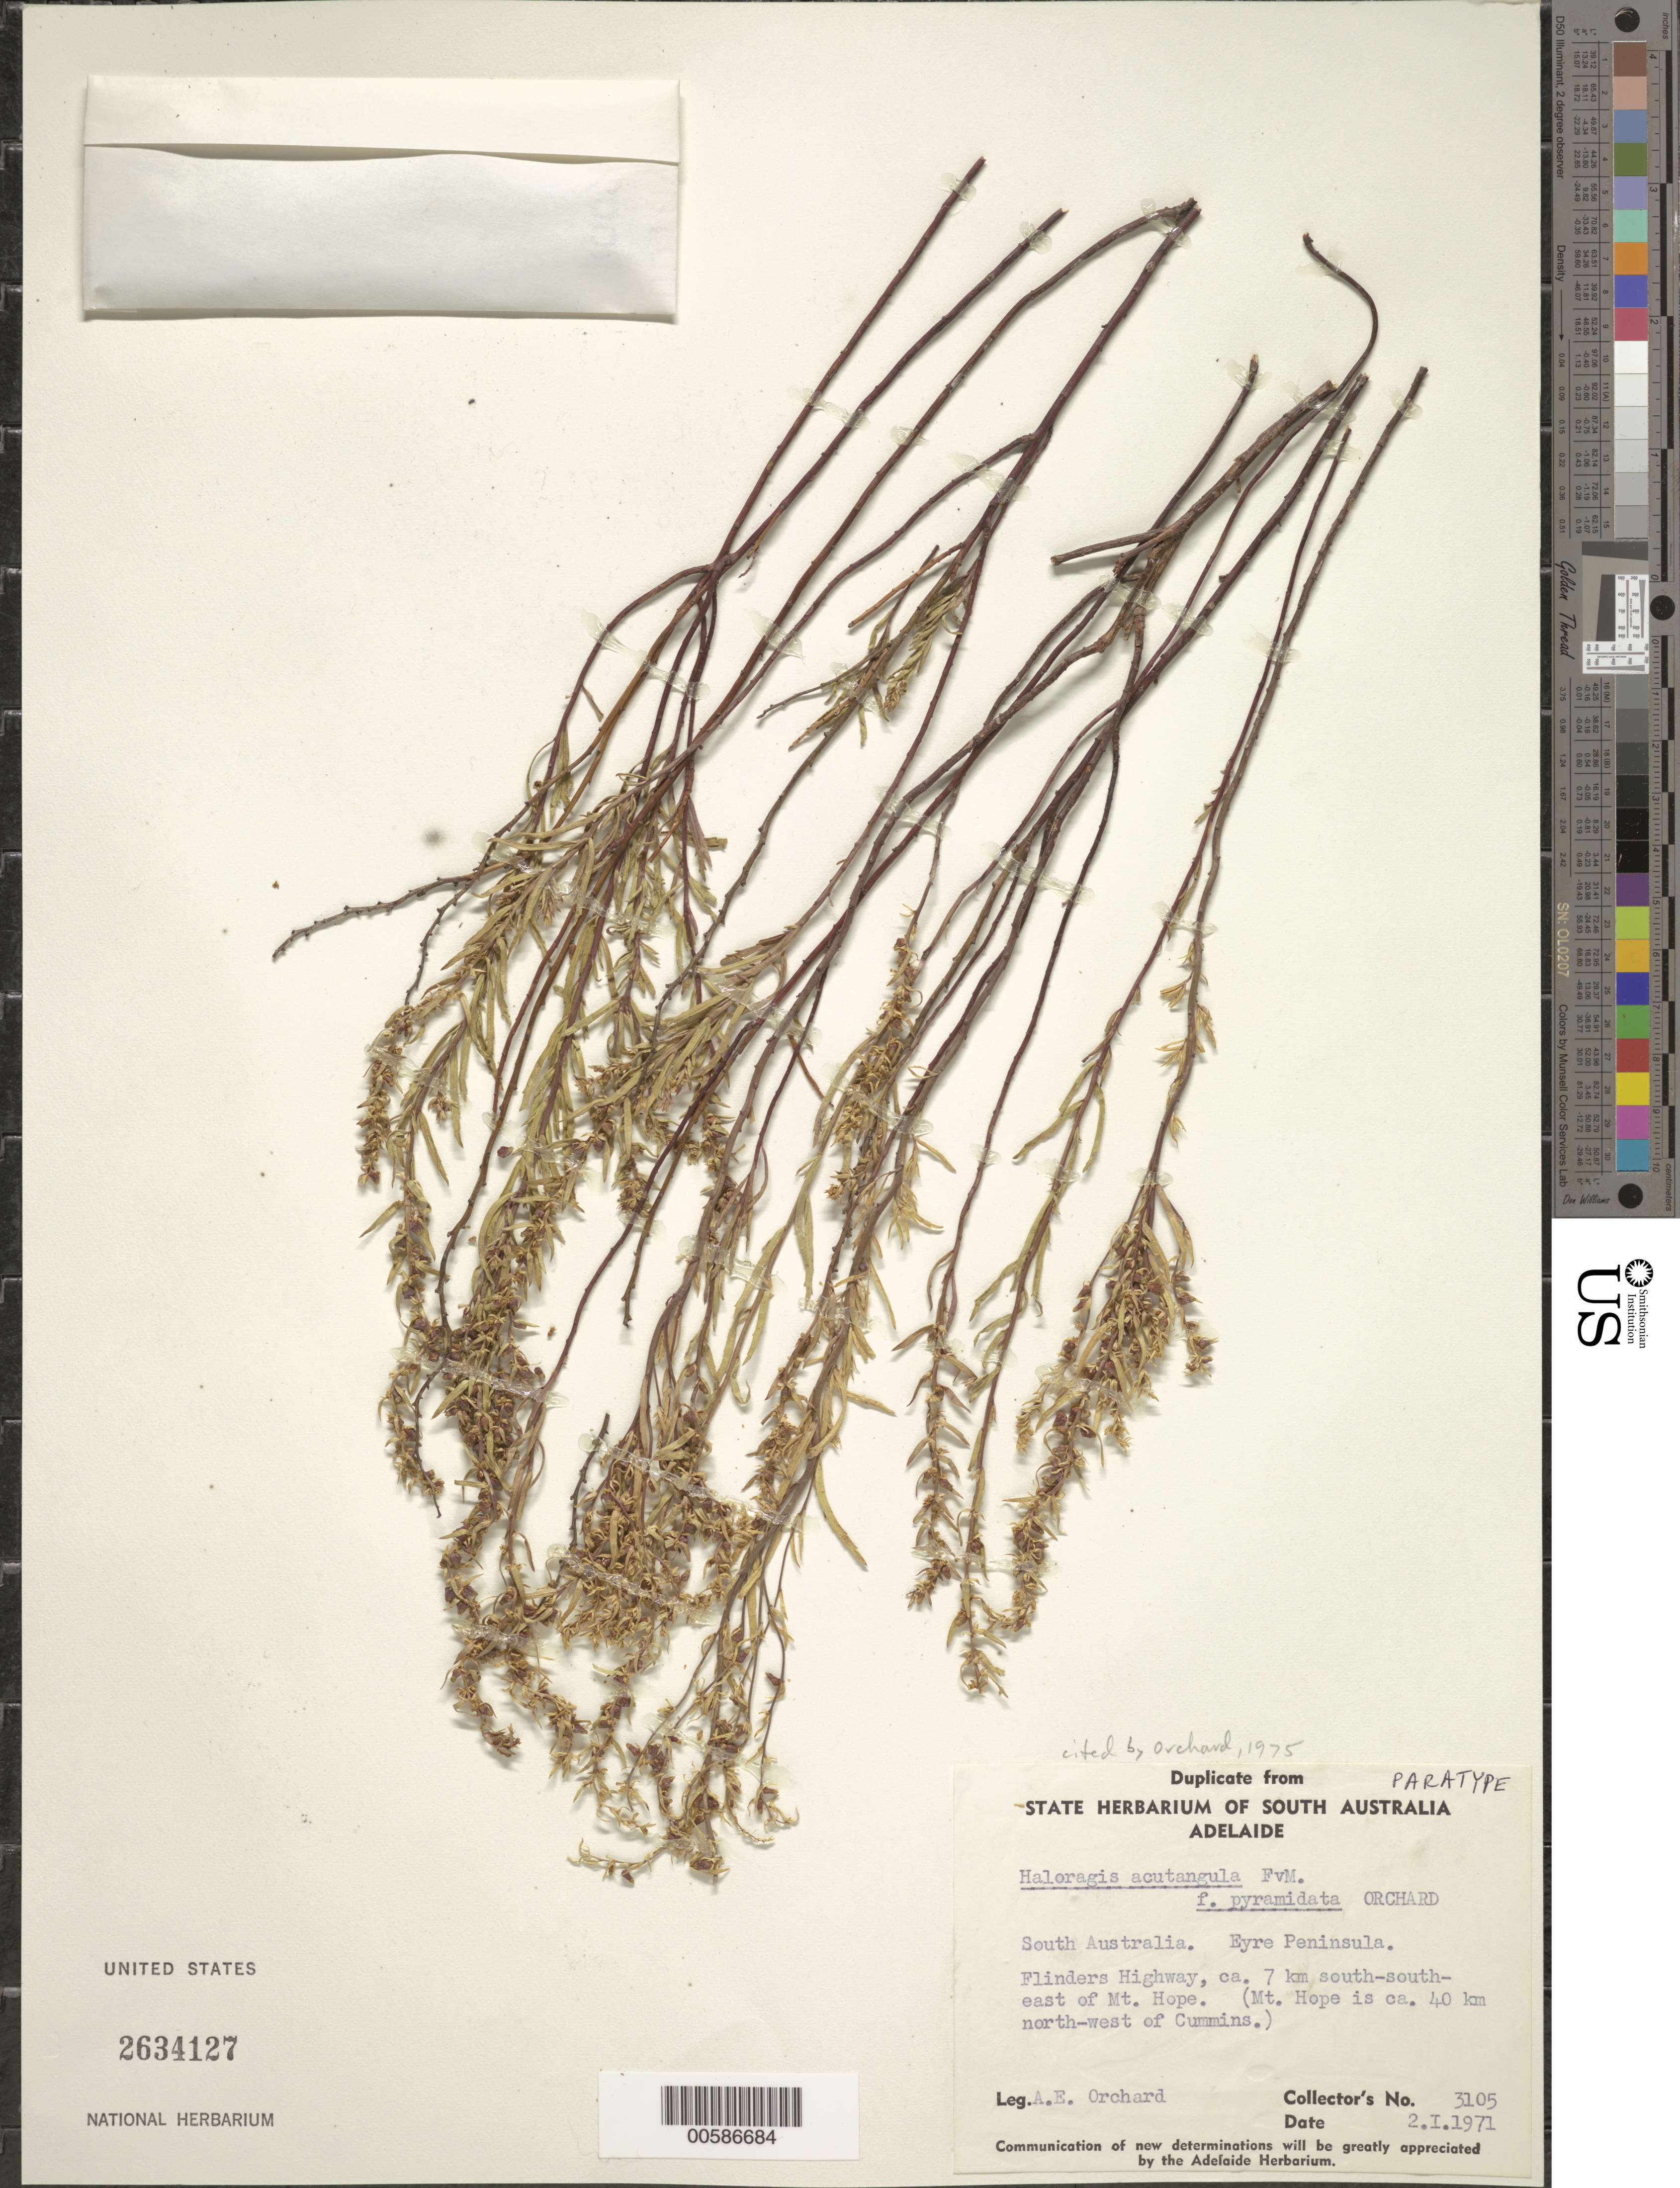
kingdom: Plantae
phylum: Tracheophyta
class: Magnoliopsida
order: Saxifragales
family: Haloragaceae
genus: Haloragis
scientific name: Haloragis acutangula f. pyramidata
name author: Orchard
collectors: A. E. Orchard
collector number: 3105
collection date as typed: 02 Jan 1971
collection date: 1971-01-02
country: Australia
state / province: South Australia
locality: Eyre Peninsula, Flinders Highway, SSE of Mt. Hope, NW of Cummins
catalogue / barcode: US 2634127